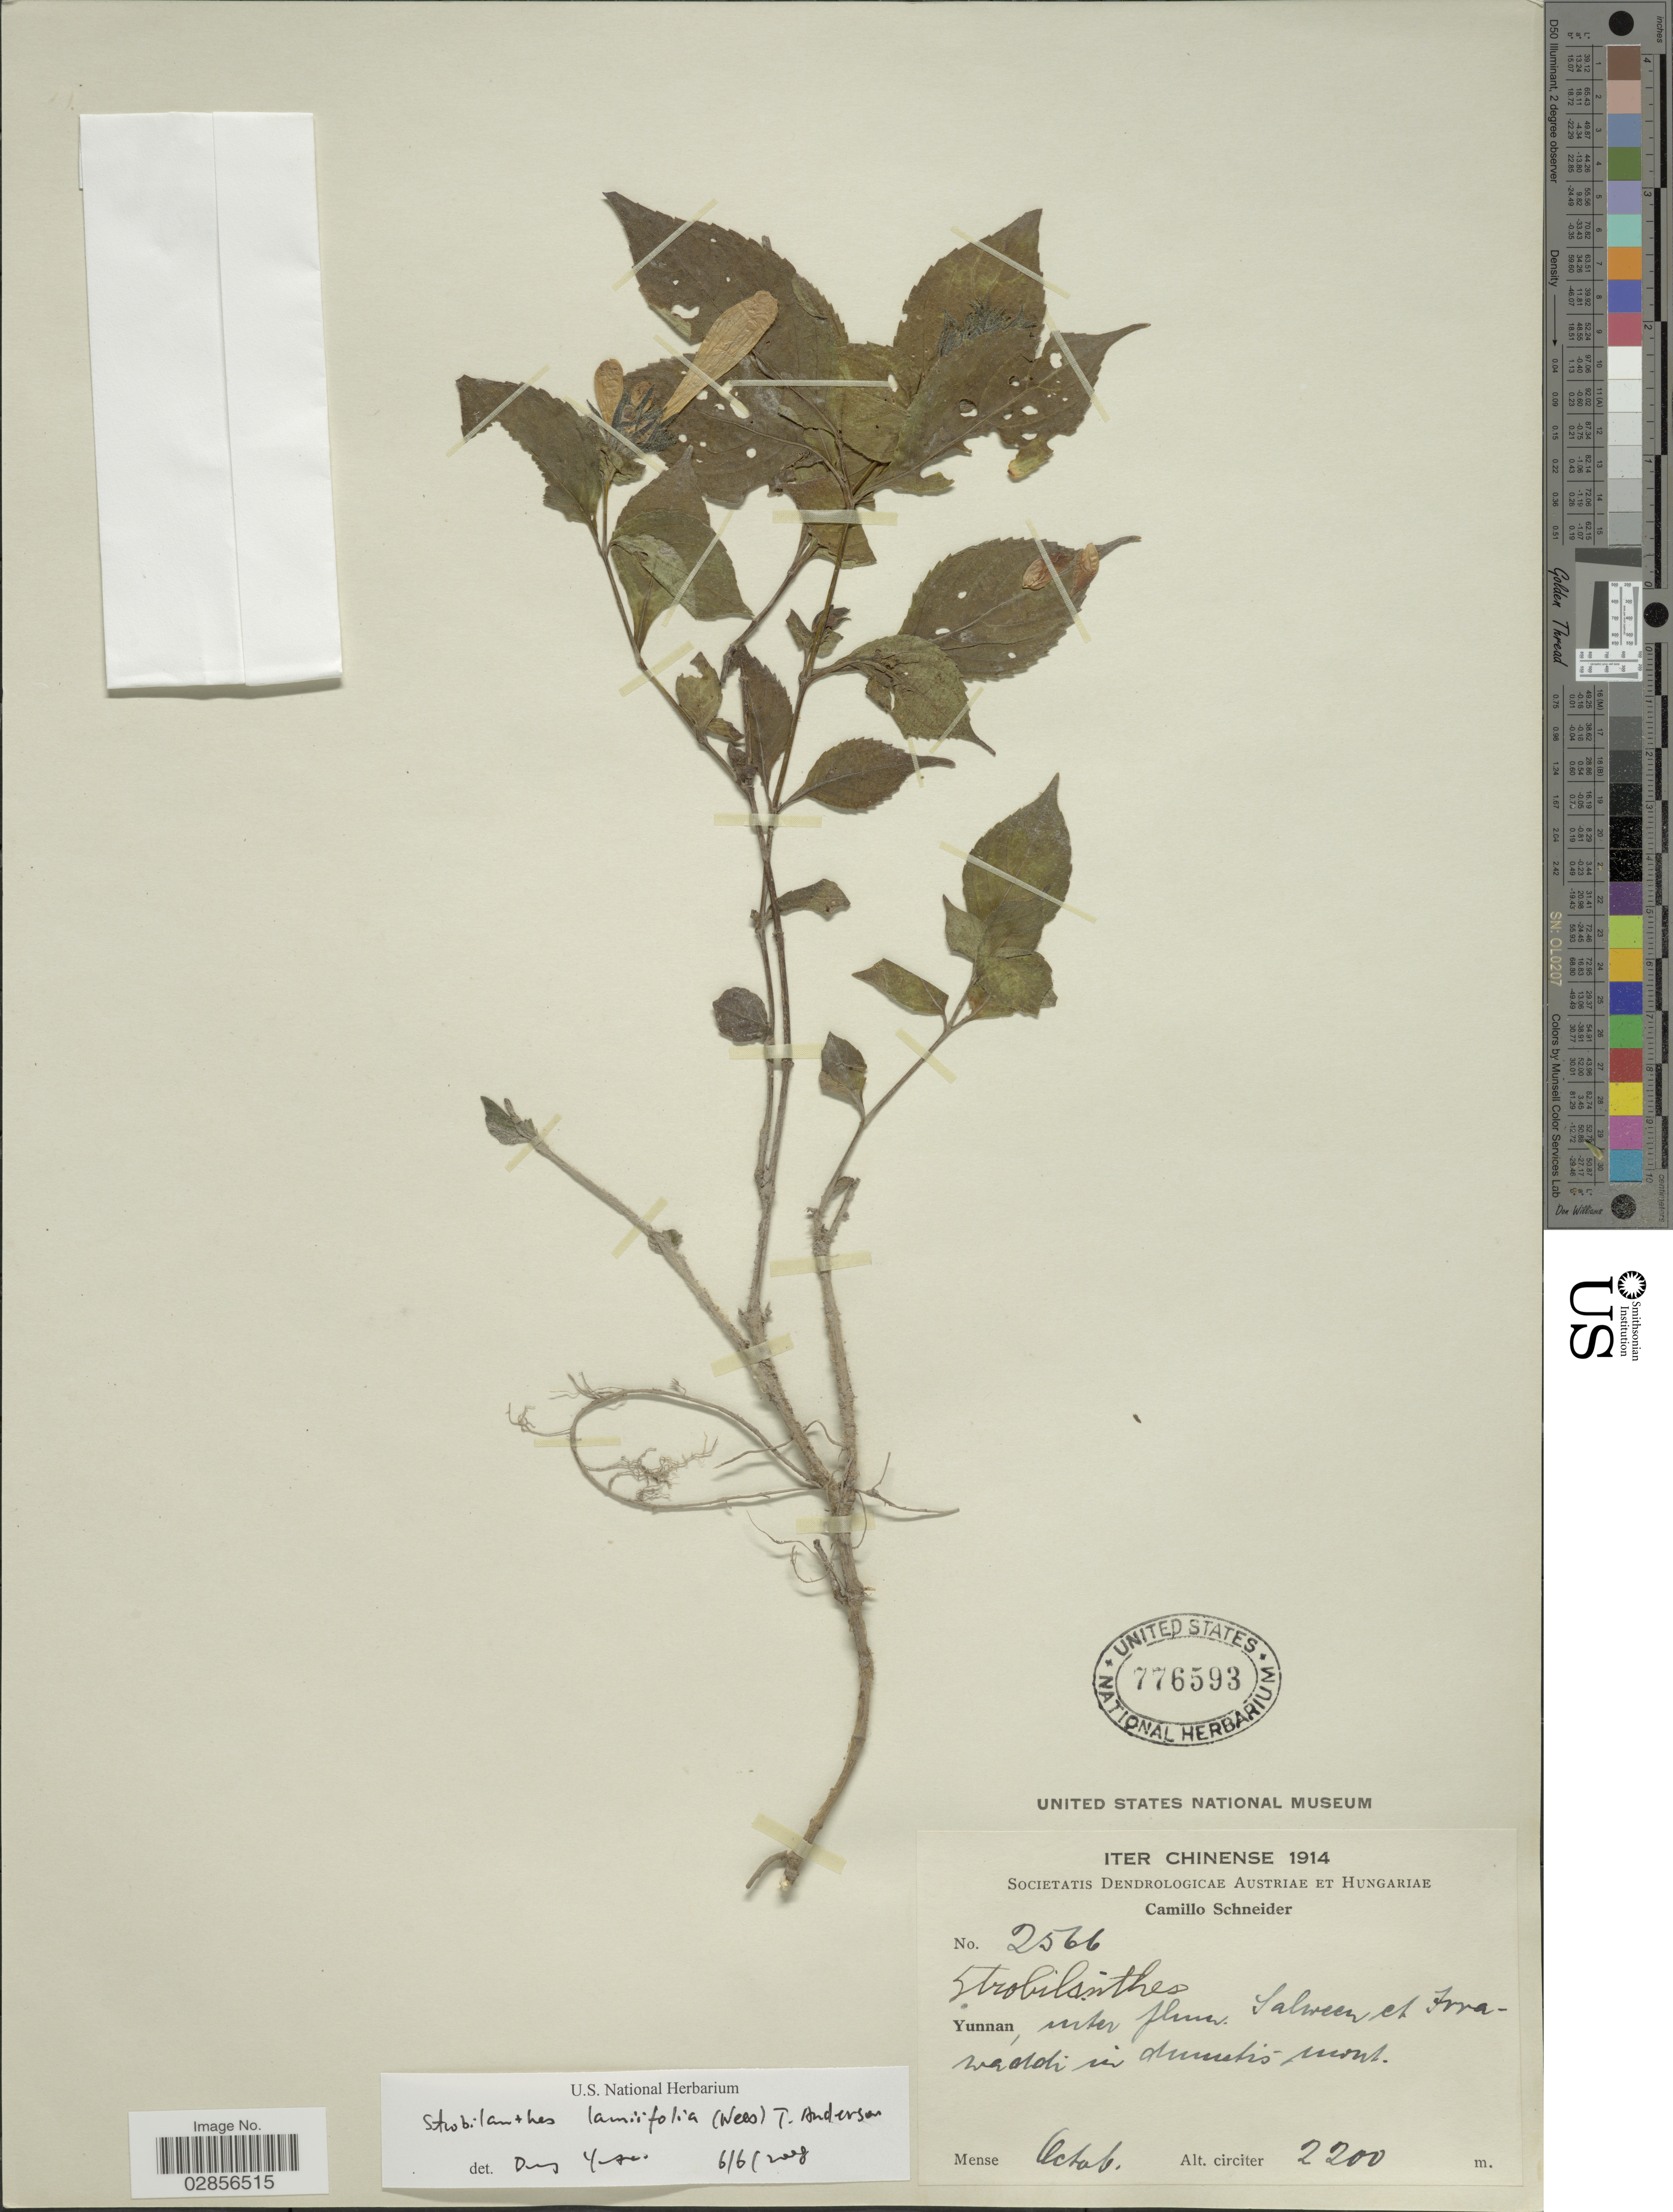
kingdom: Plantae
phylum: Tracheophyta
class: Magnoliopsida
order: Lamiales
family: Acanthaceae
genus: Strobilanthes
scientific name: Strobilanthes lamiifolia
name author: (Nees) T. Anderson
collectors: C. K. Schneider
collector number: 2566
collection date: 1914-10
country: China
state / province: Yunnan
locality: Inter flumen Salween et Irra-waddi in dumetis mont.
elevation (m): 2200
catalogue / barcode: US 776593